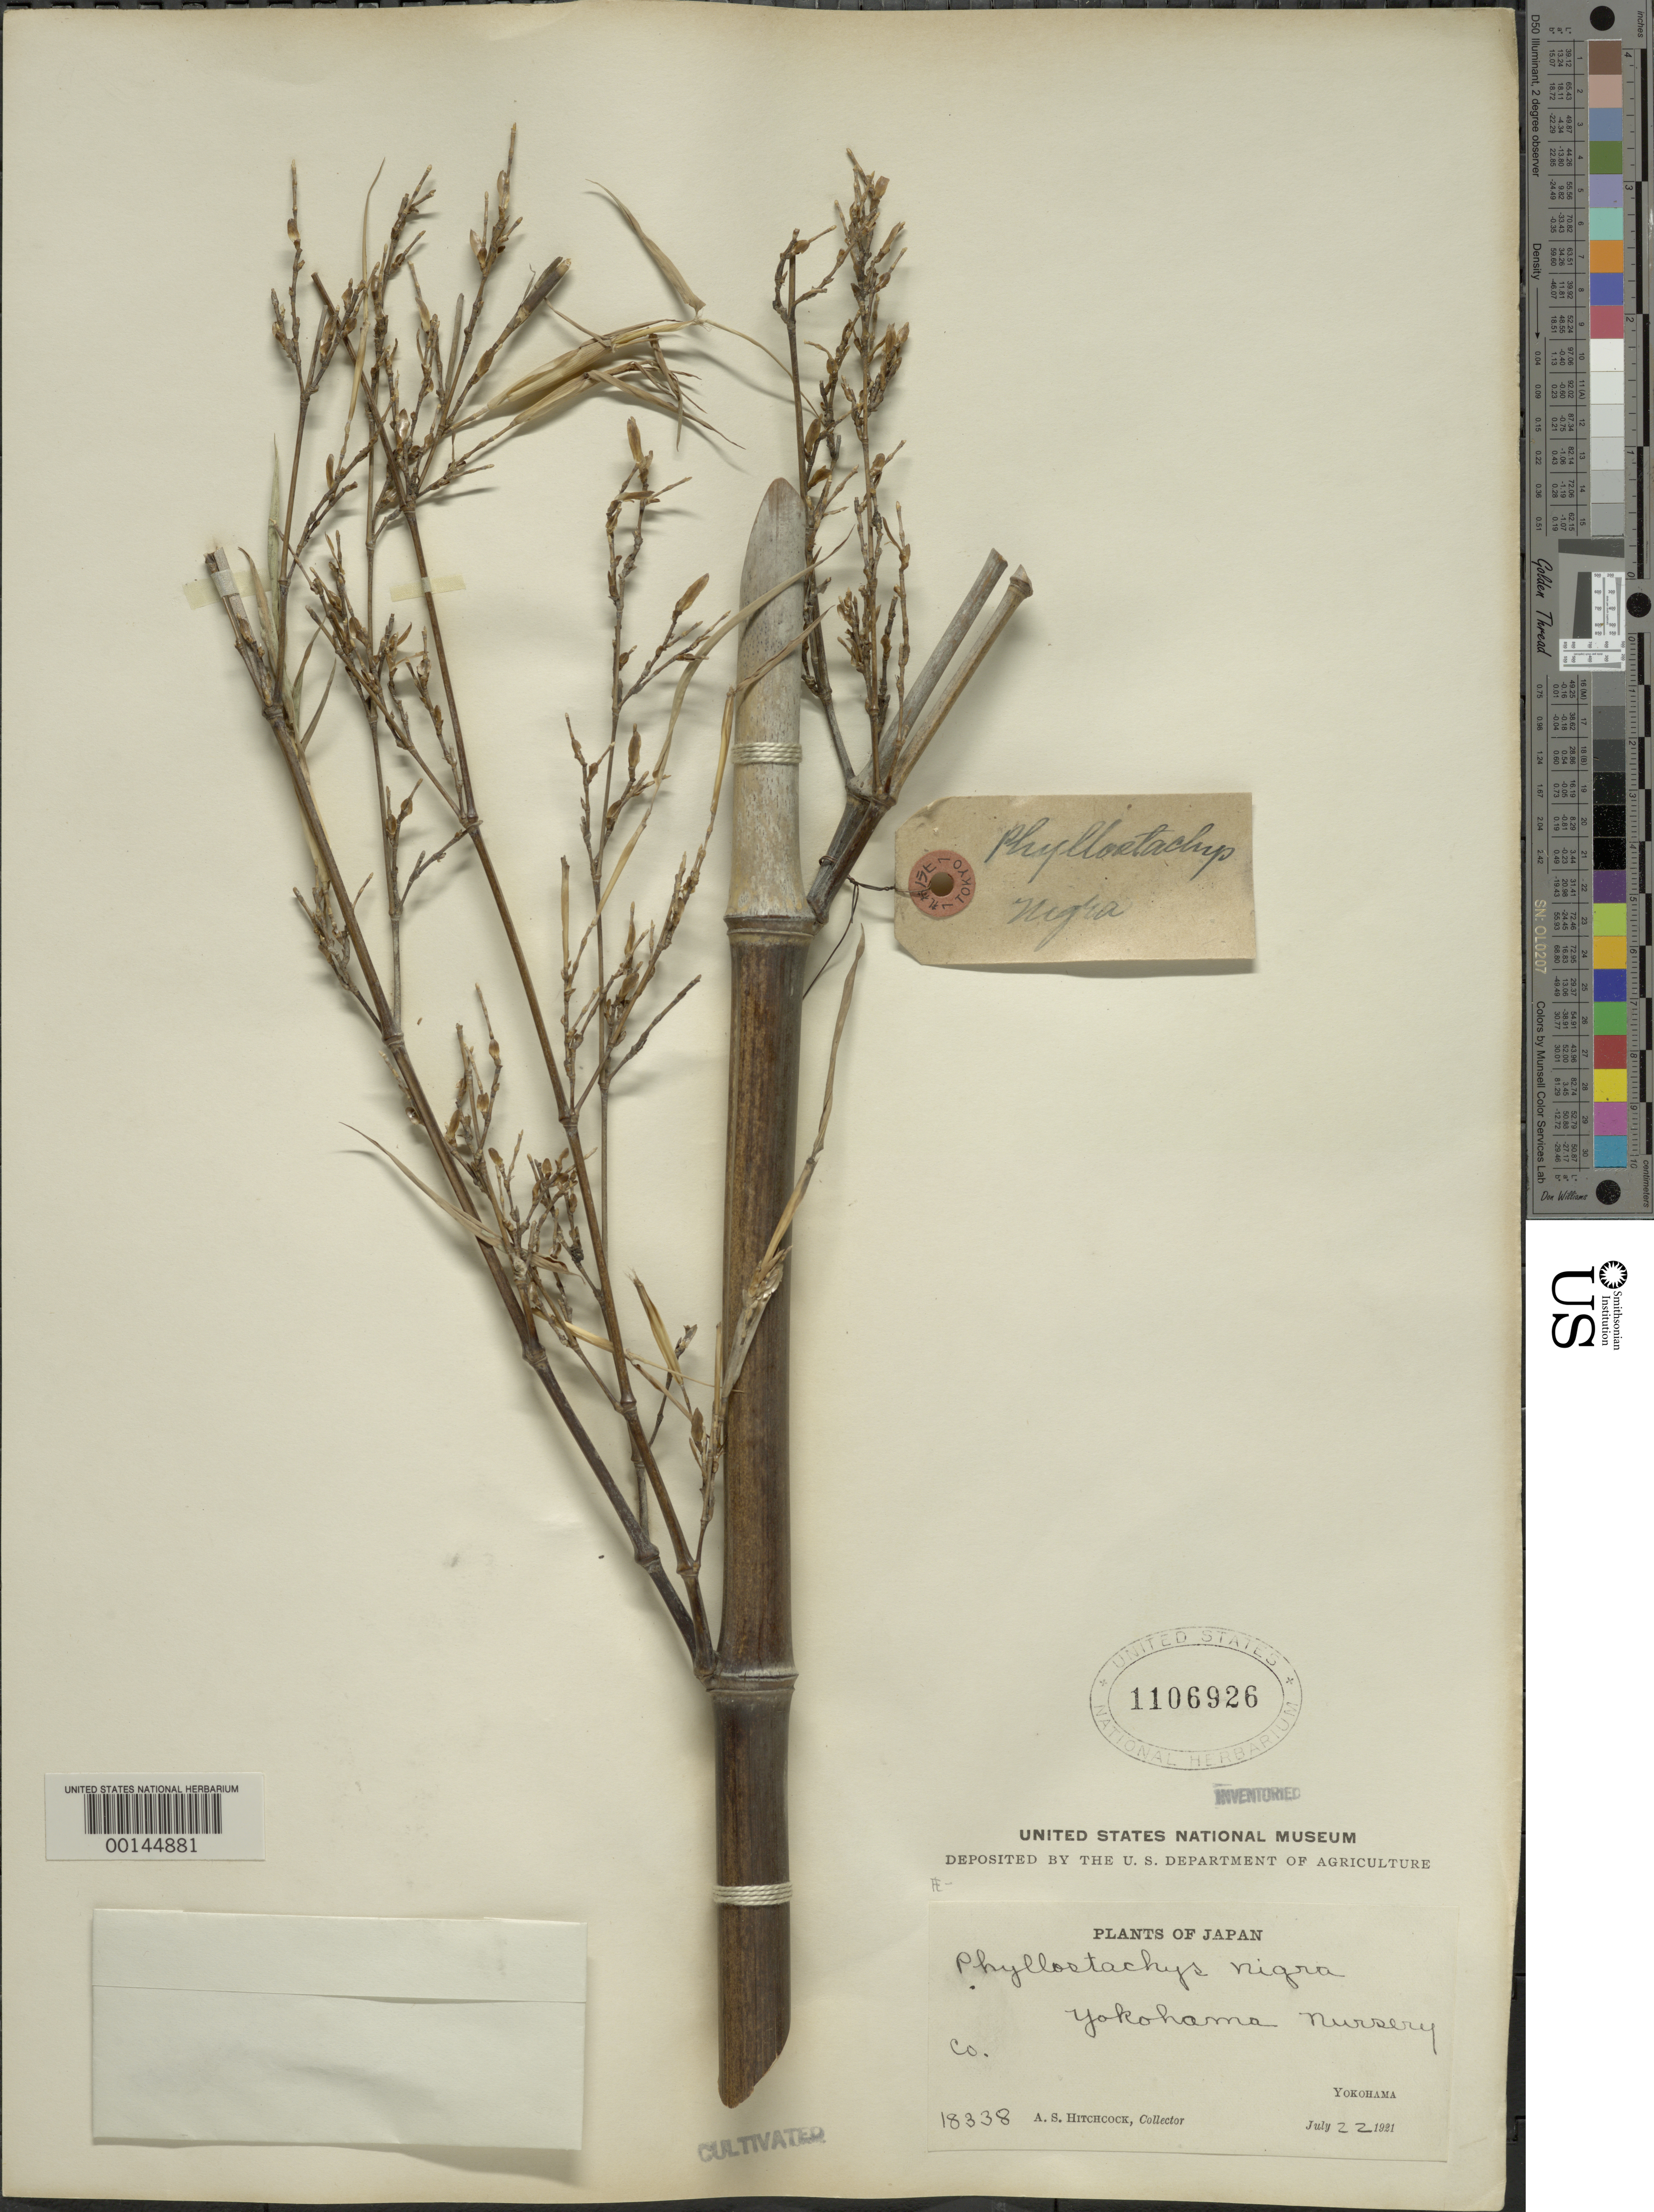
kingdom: Plantae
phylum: Tracheophyta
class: Liliopsida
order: Poales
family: Poaceae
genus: Phyllostachys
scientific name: Phyllostachys nigra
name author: (Lodd. ex Lindl.) Munro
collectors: A. S. Hitchcock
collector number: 18338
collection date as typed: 22 Jul 1921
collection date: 1921-07-22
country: Japan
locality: Yokohama, yokohama nursery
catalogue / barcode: US 1106926